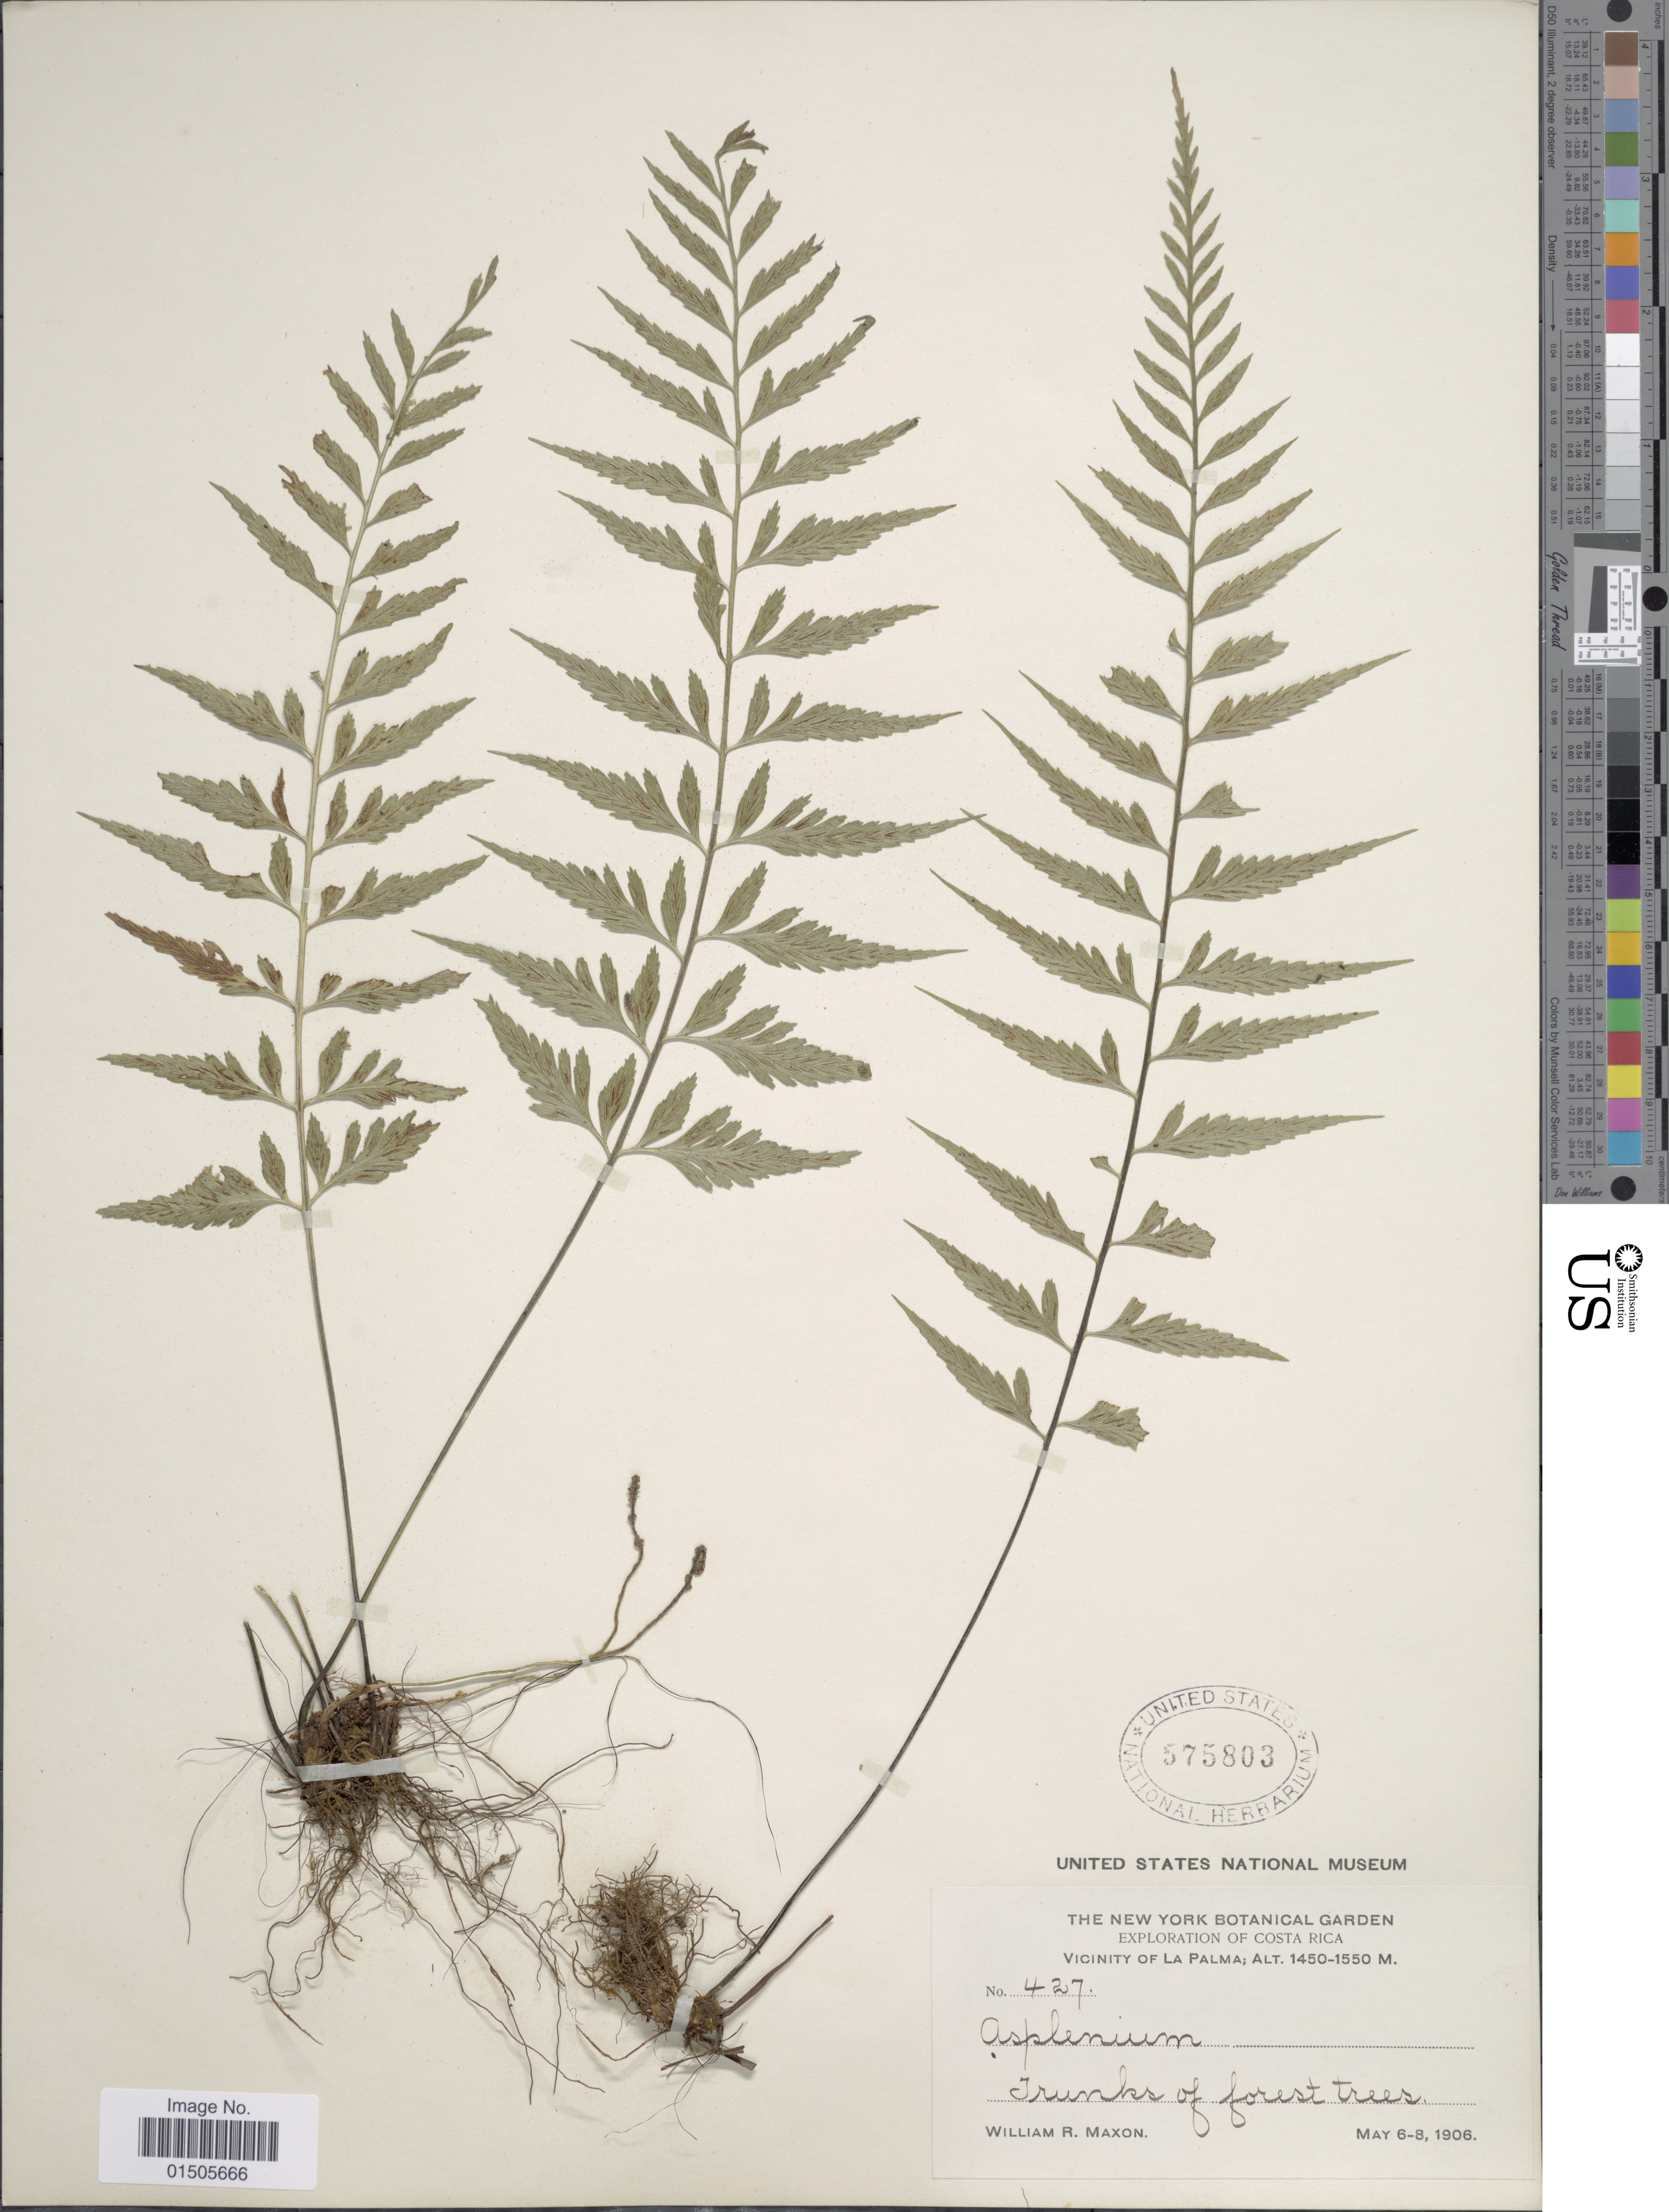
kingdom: Plantae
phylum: Tracheophyta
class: Polypodiopsida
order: Polypodiales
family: Aspleniaceae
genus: Asplenium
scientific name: Asplenium auritum var. intermedium ined.?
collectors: W. R. Maxon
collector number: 427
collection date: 1906-05-06/1906-05-08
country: Costa Rica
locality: Vicinity of La Palma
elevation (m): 1450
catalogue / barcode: US 575803